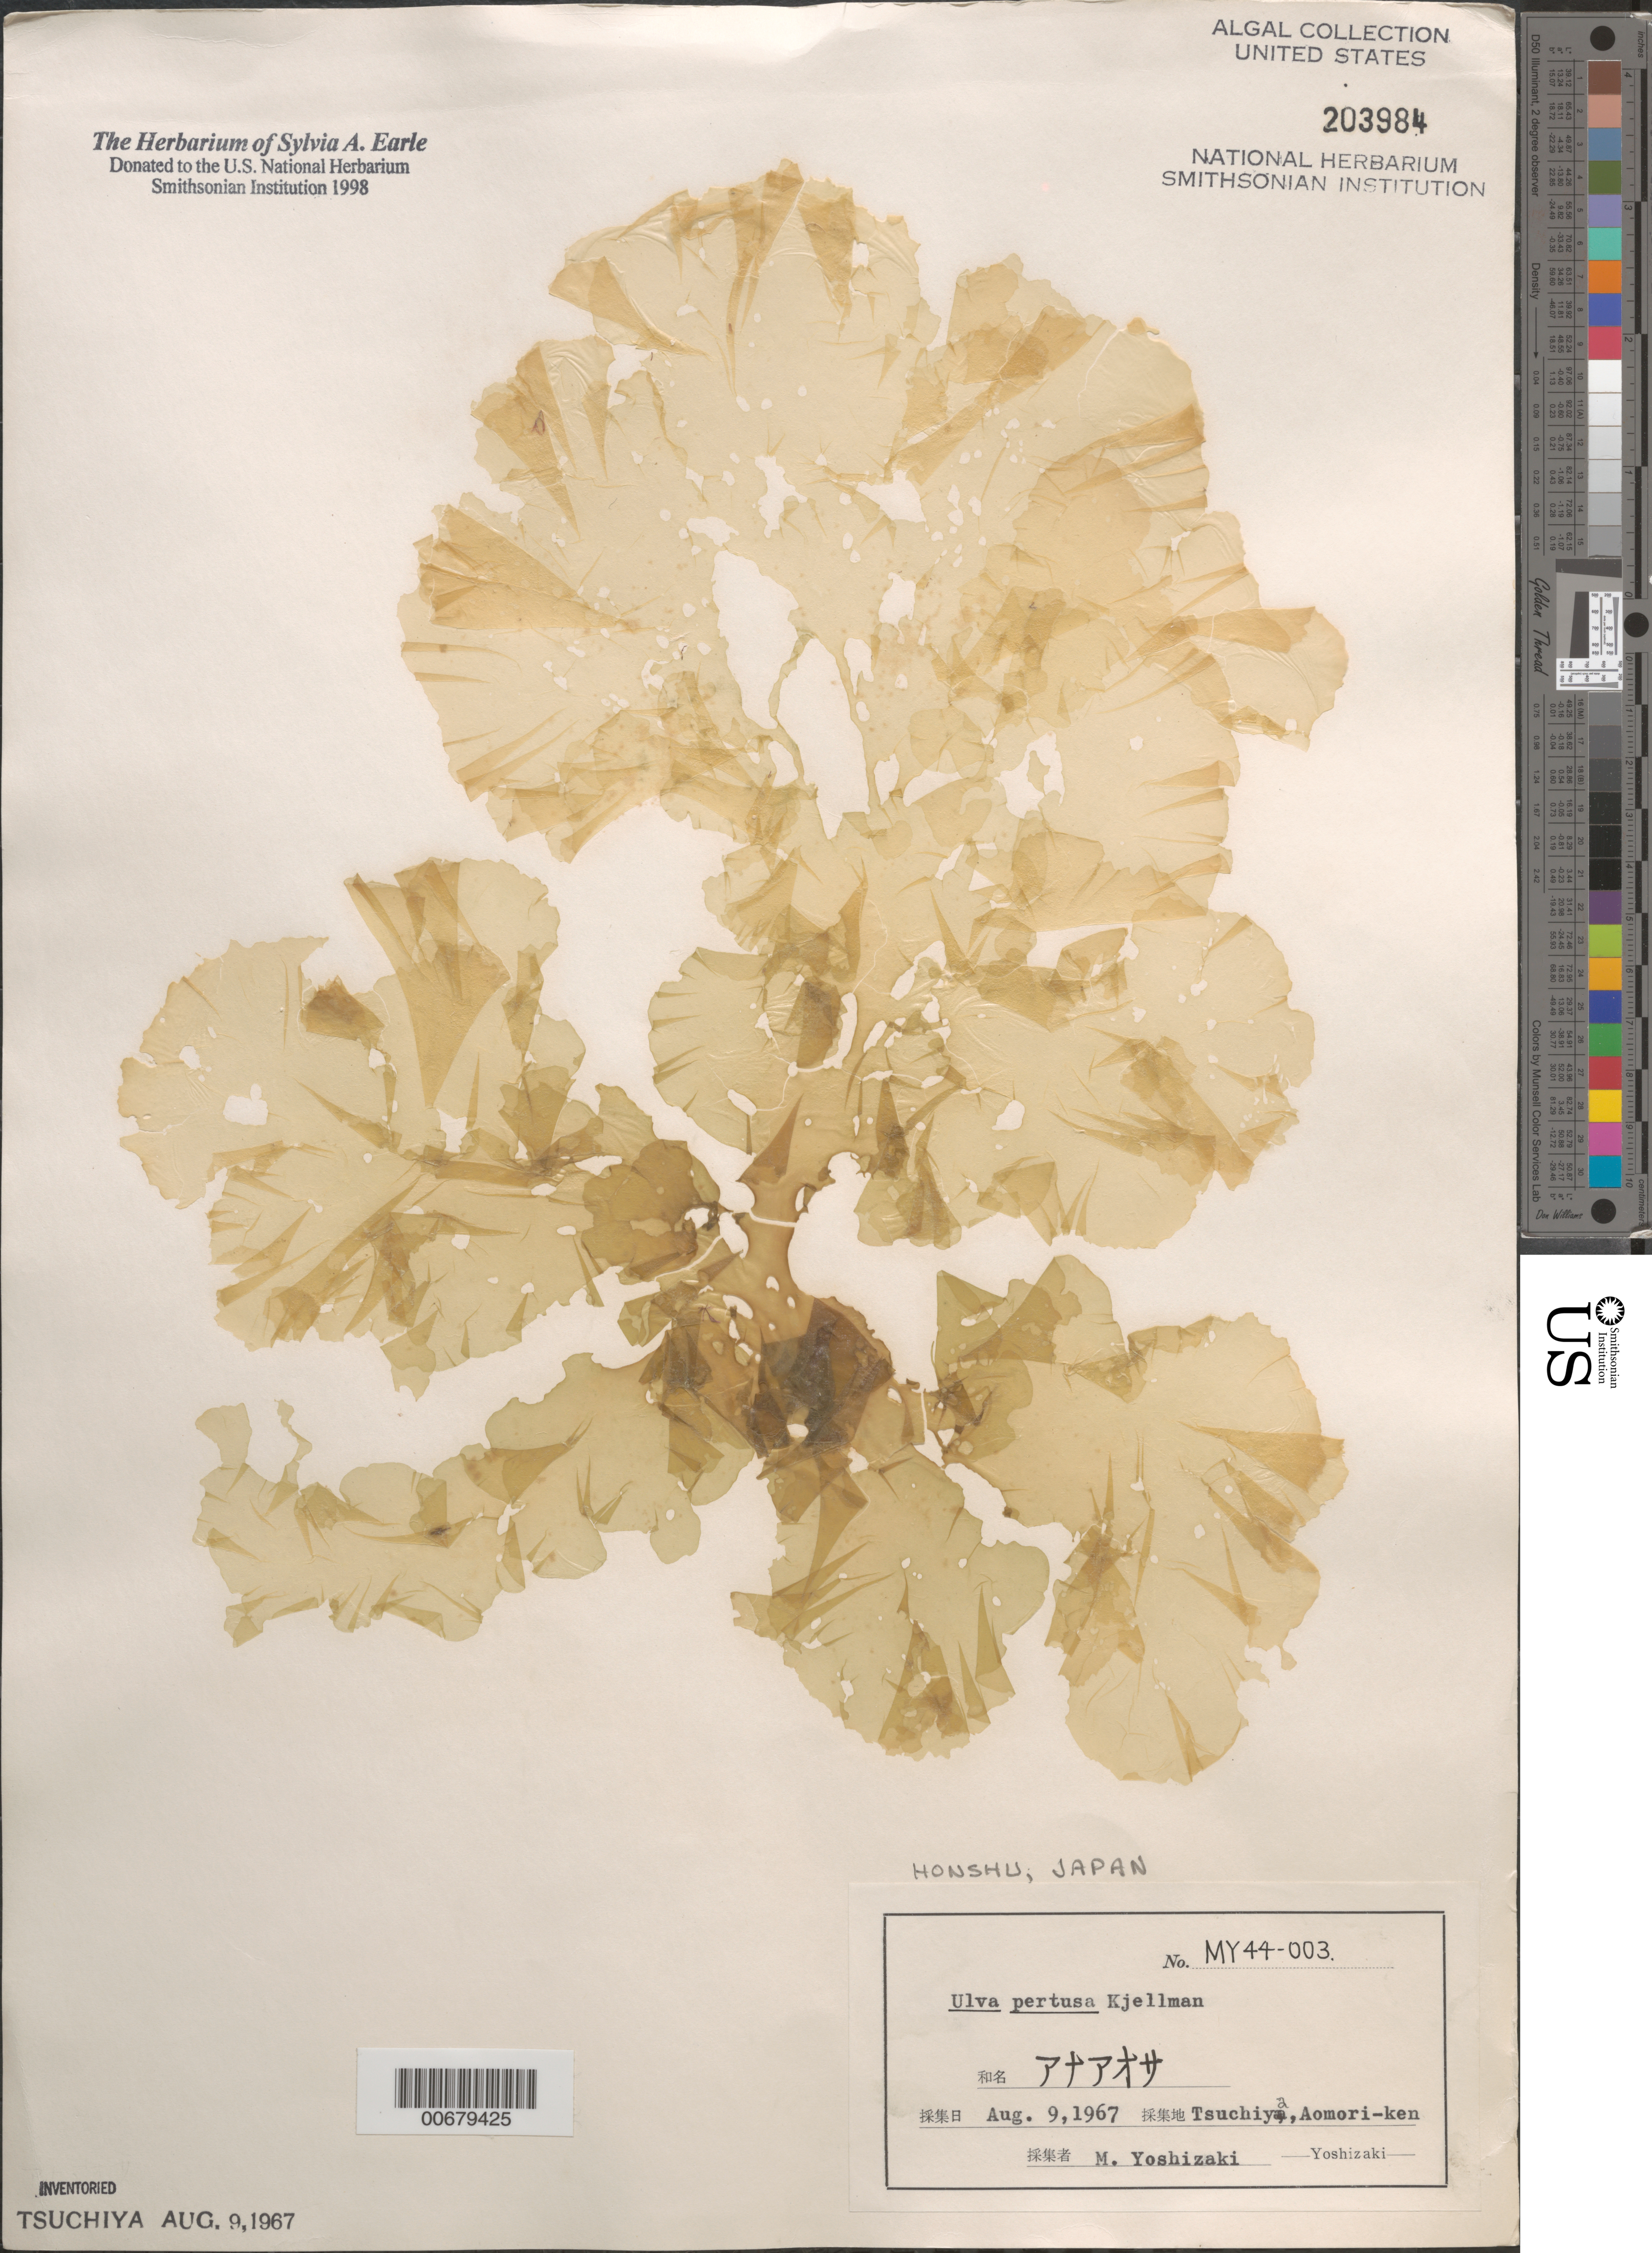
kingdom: Plantae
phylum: Chlorophyta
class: Ulvophyceae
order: Ulvales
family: Ulvaceae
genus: Ulva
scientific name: Ulva australis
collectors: M. Yoshizaki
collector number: MY 44-003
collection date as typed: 09 Aug 1967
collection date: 1967-08-09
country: Japan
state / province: Aomori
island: Honshu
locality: Tsuchiya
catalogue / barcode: US 203984